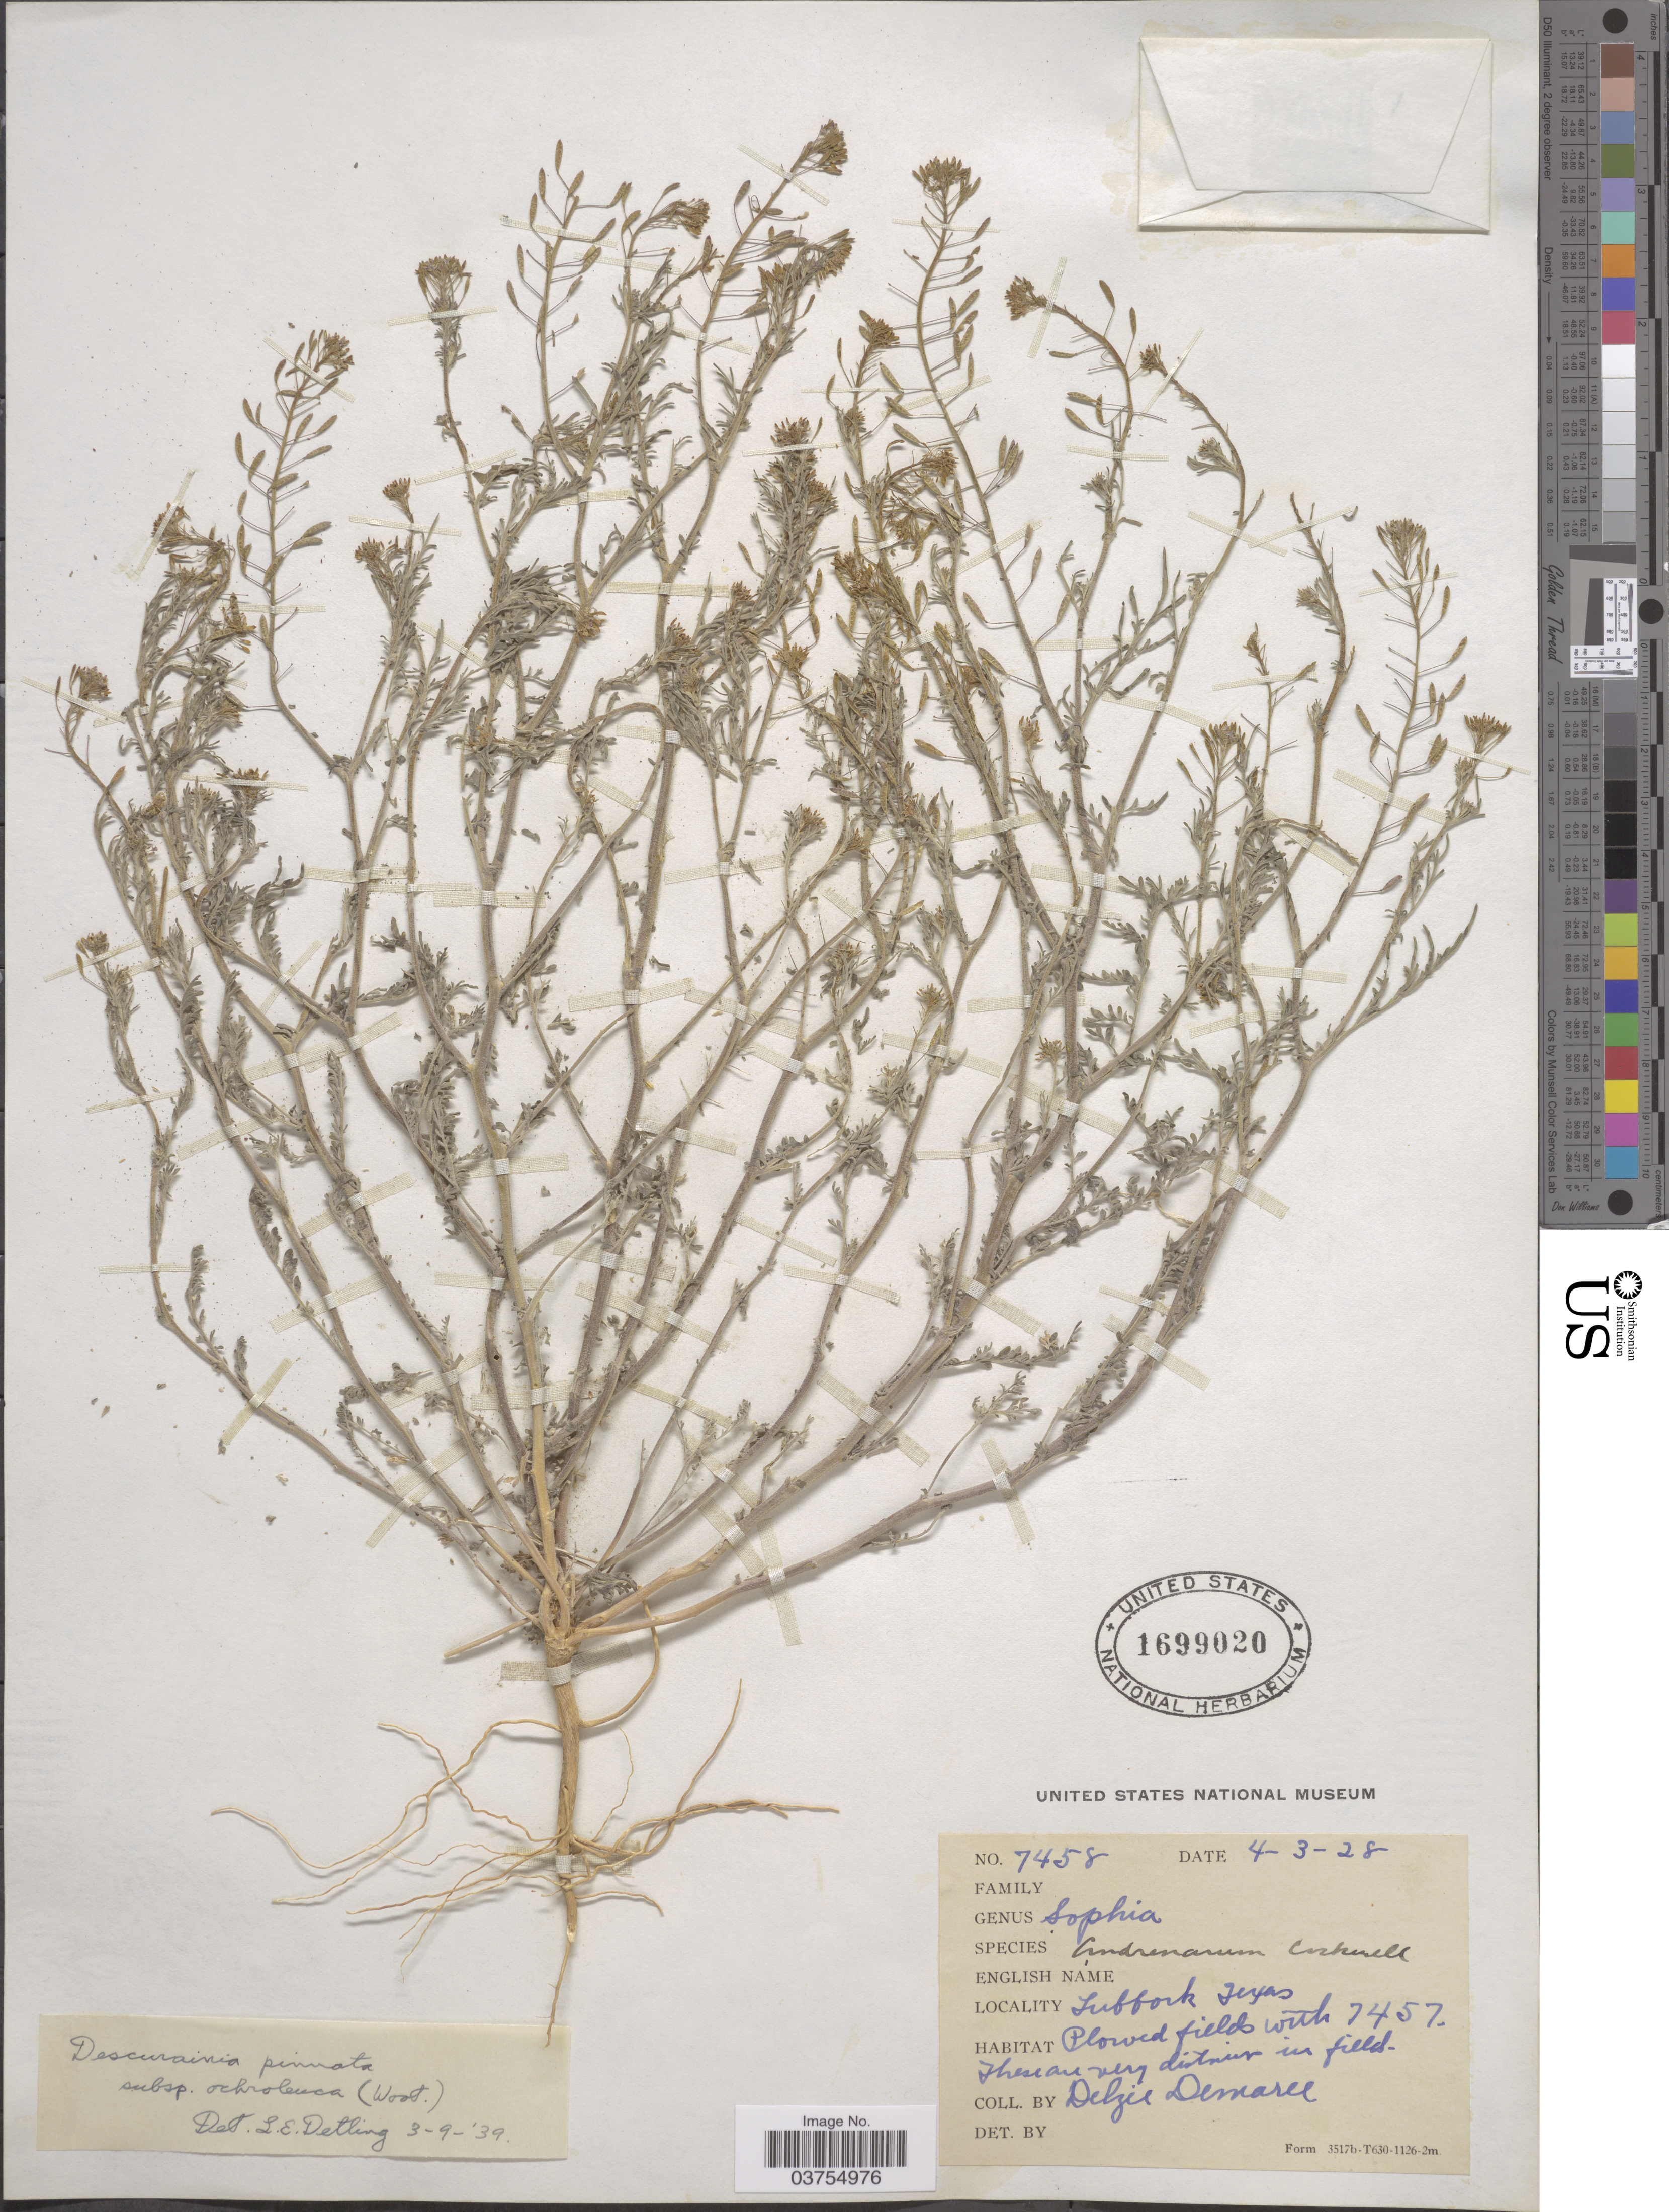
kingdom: Plantae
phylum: Tracheophyta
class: Magnoliopsida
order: Brassicales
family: Brassicaceae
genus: Descurainia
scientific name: Descurainia pinnata subsp. ochroleuca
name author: (Wooton) Detling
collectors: D. Demaree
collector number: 7458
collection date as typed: Transcribed d/m/y: 3/4/28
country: United States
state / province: Texas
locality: Lubbock.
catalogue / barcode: US 1699020